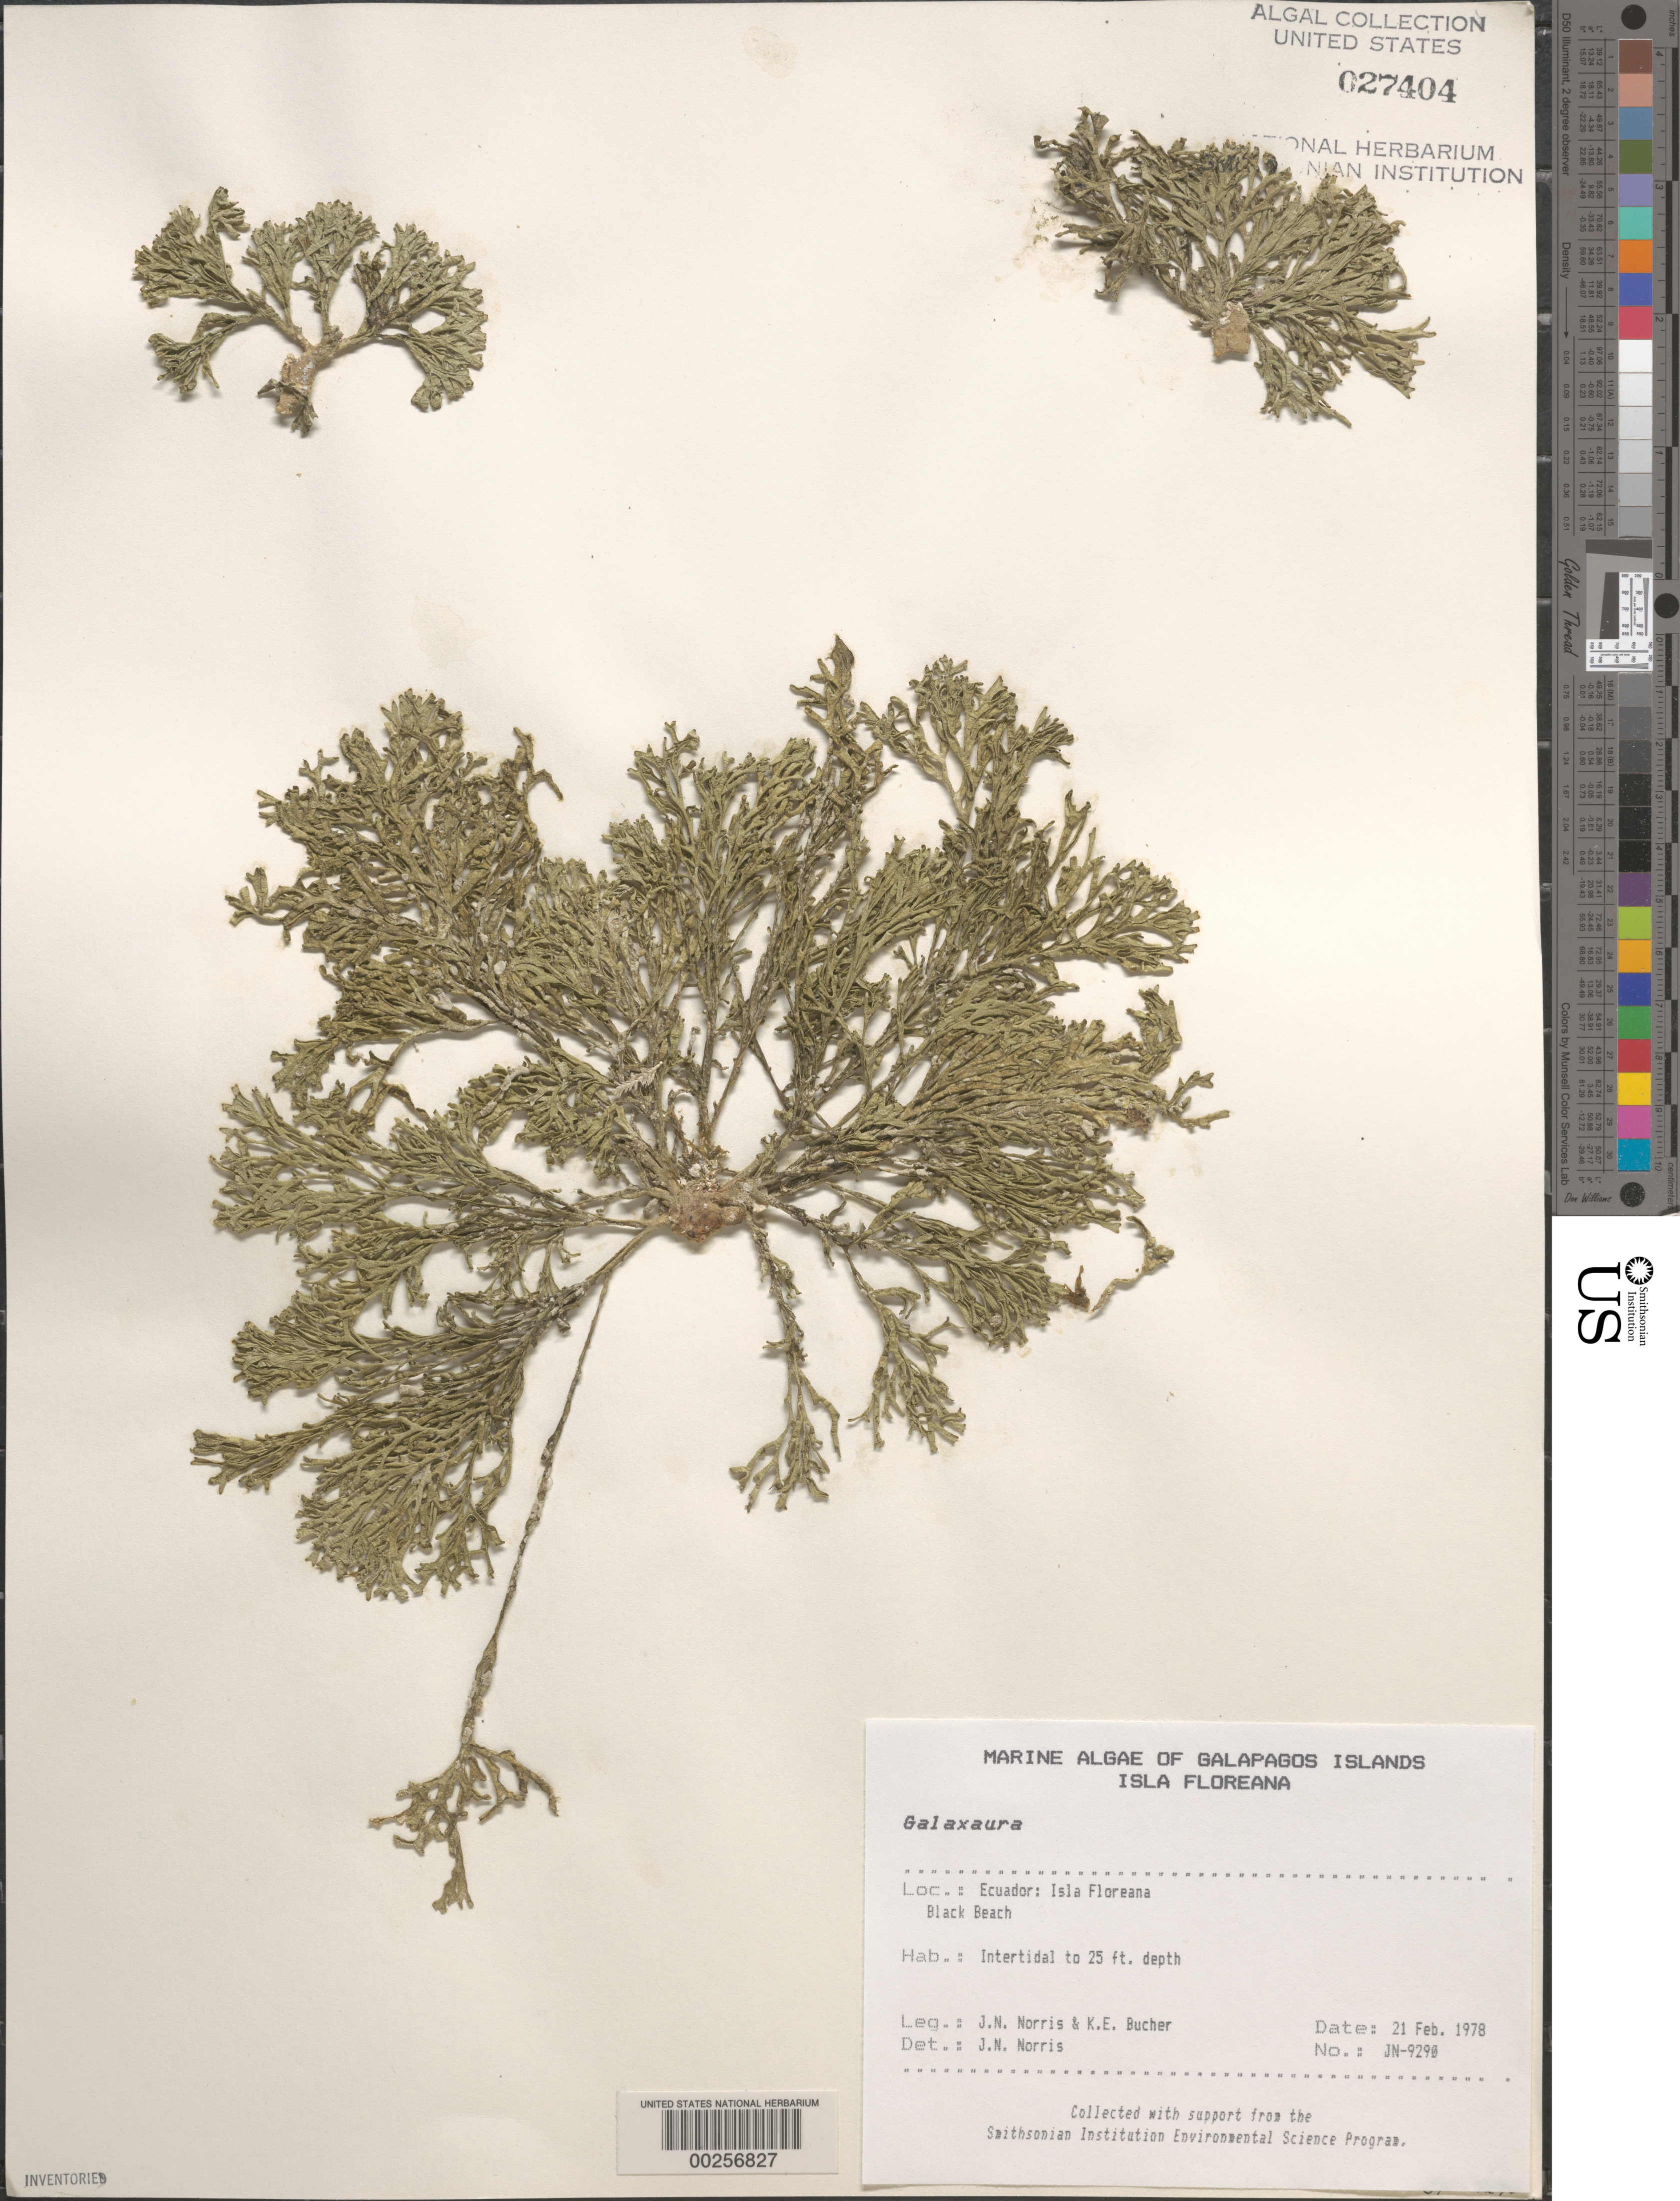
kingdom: Plantae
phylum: Rhodophyta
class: Florideophyceae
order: Nemaliales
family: Galaxauraceae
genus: Galaxaura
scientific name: Galaxaura sp.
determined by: Norris, James N.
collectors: J. N. Norris & K. E. Bucher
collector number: JN-9290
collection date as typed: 21 Feb 1978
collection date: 1978-02-21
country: Ecuador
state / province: Colón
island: Floreana [Charles, Santa Maria]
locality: Black Beach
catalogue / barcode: US 27404